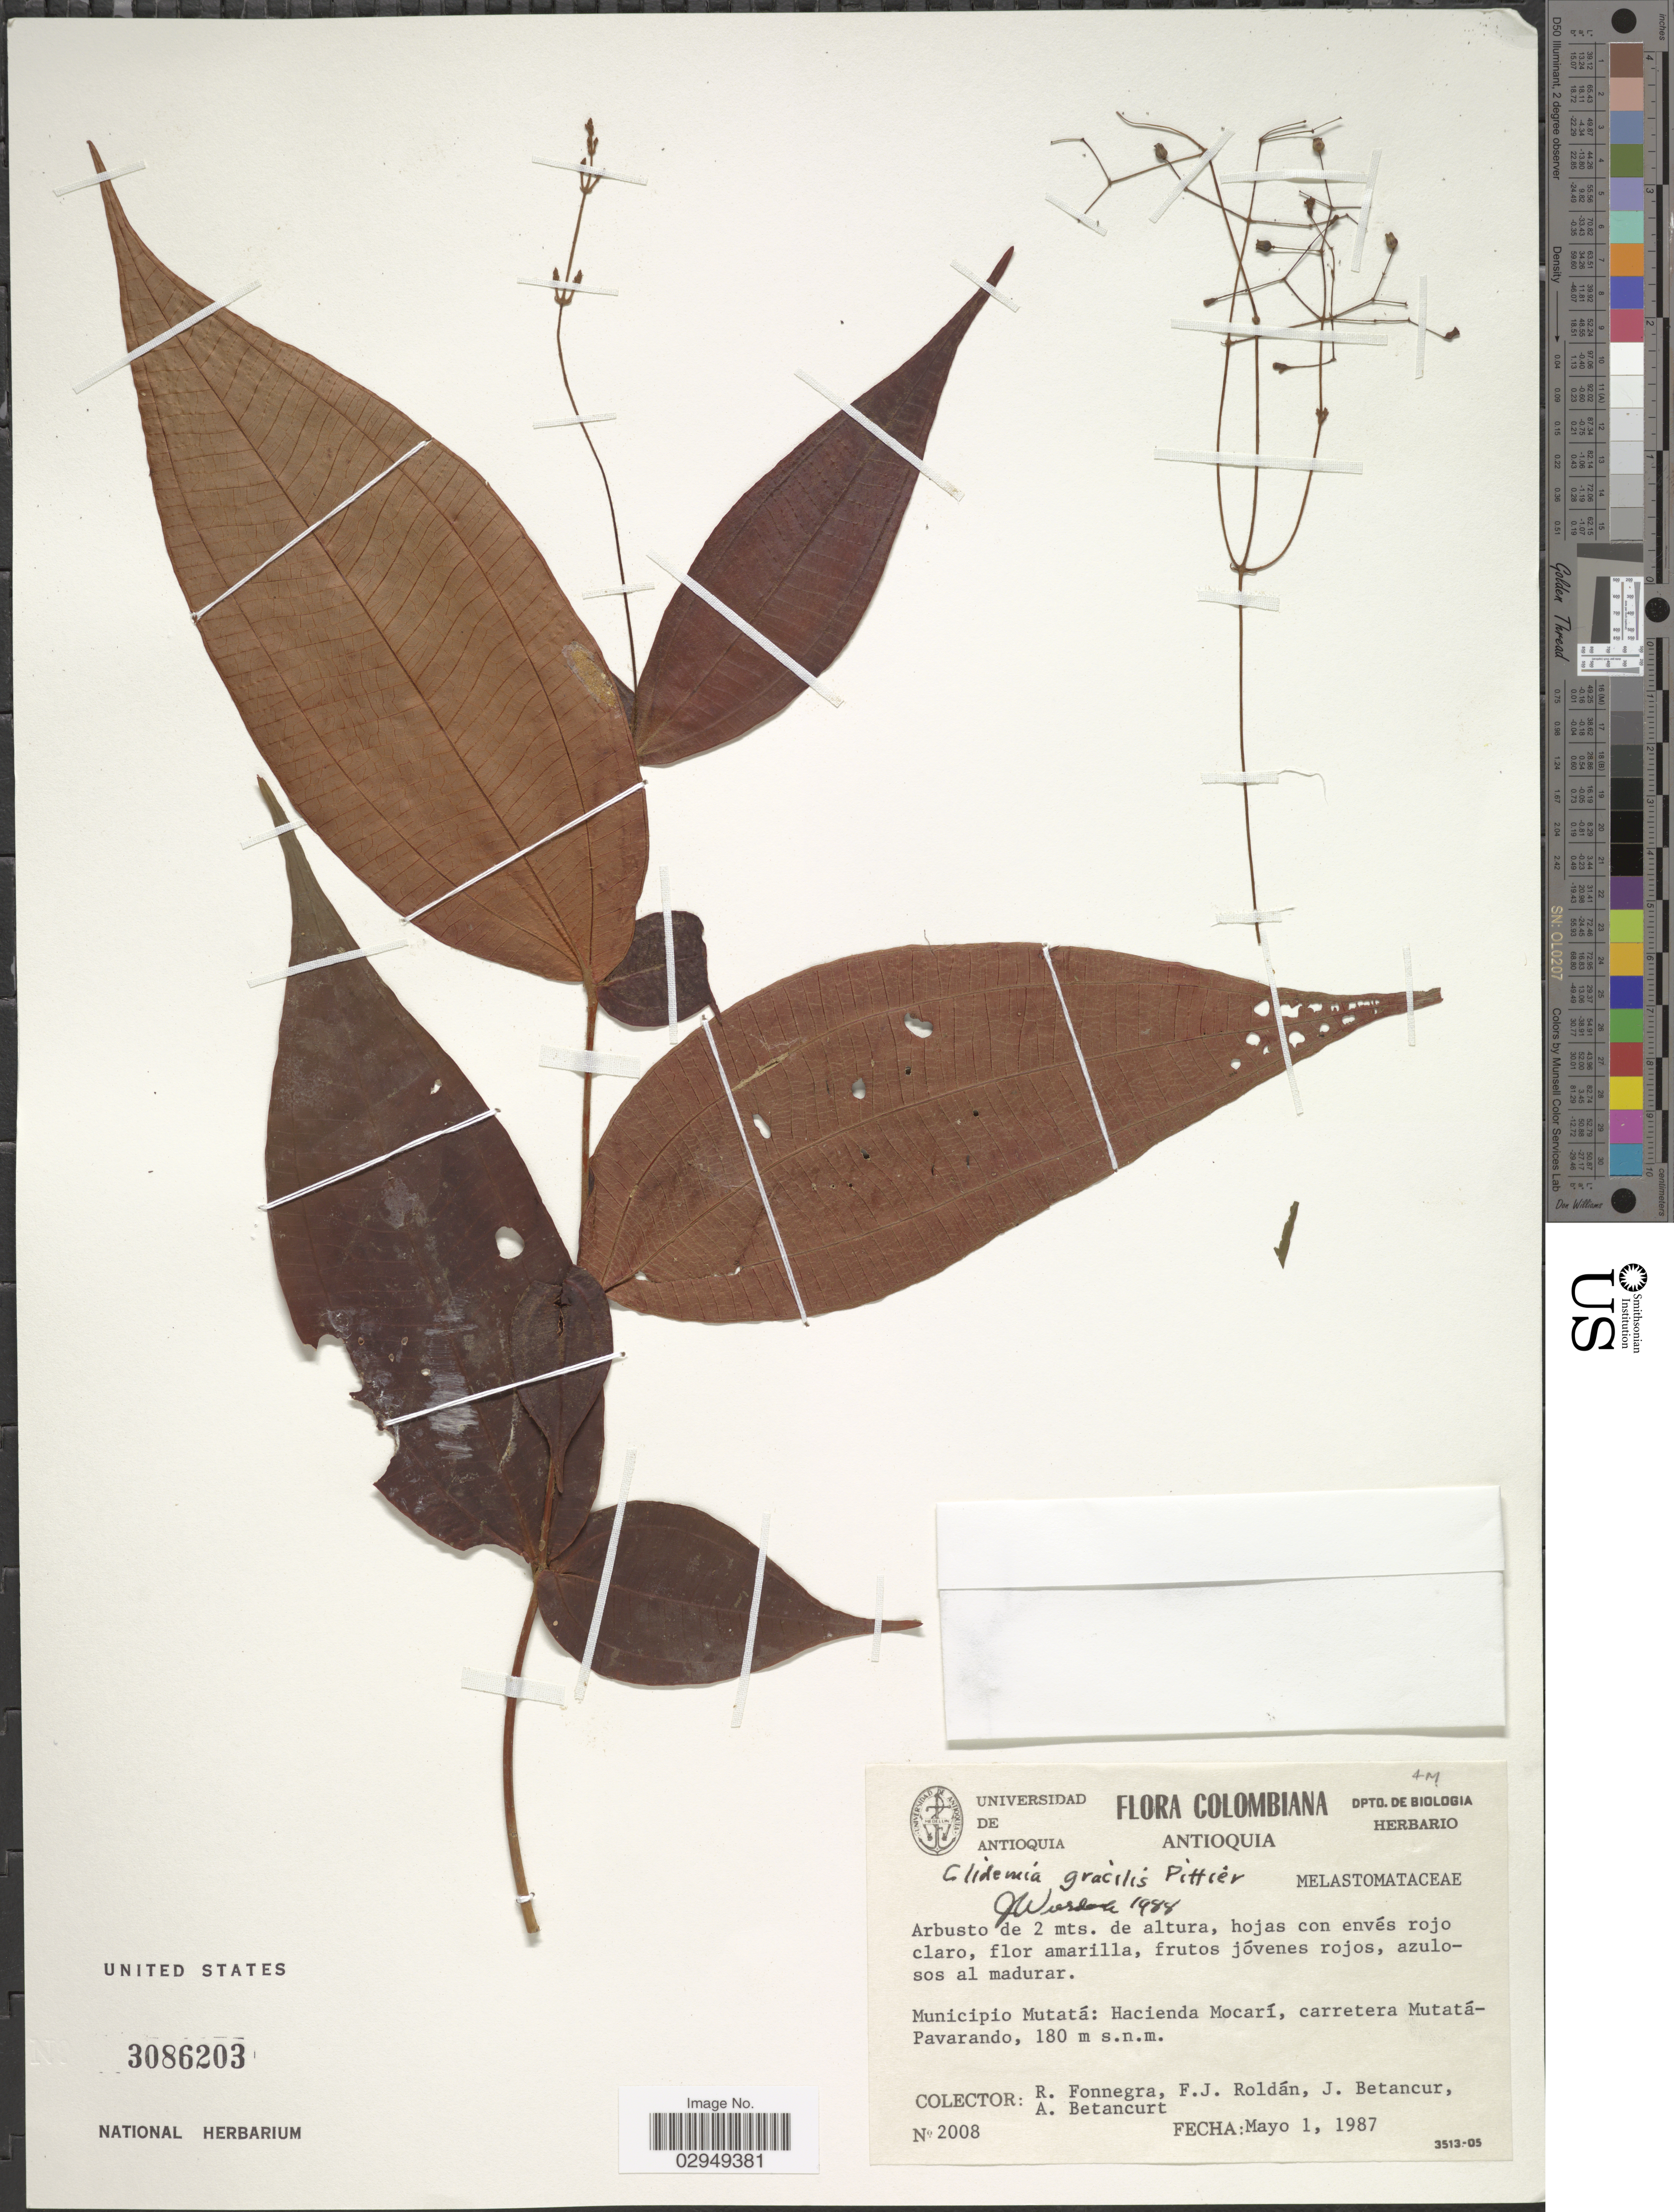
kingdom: Plantae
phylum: Tracheophyta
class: Magnoliopsida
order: Myrtales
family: Melastomataceae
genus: Clidemia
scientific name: Clidemia gracilis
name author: Pittier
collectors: R. Fonnegra, F. J. Roldán, J. Betancur & A. Betancurt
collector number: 2008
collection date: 1987-05-01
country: Colombia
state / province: Antioquia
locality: Municipio Mutatá: Hacienda Mocarí, carretera Mutatá-Pavarando.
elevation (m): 180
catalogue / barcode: US 3086203